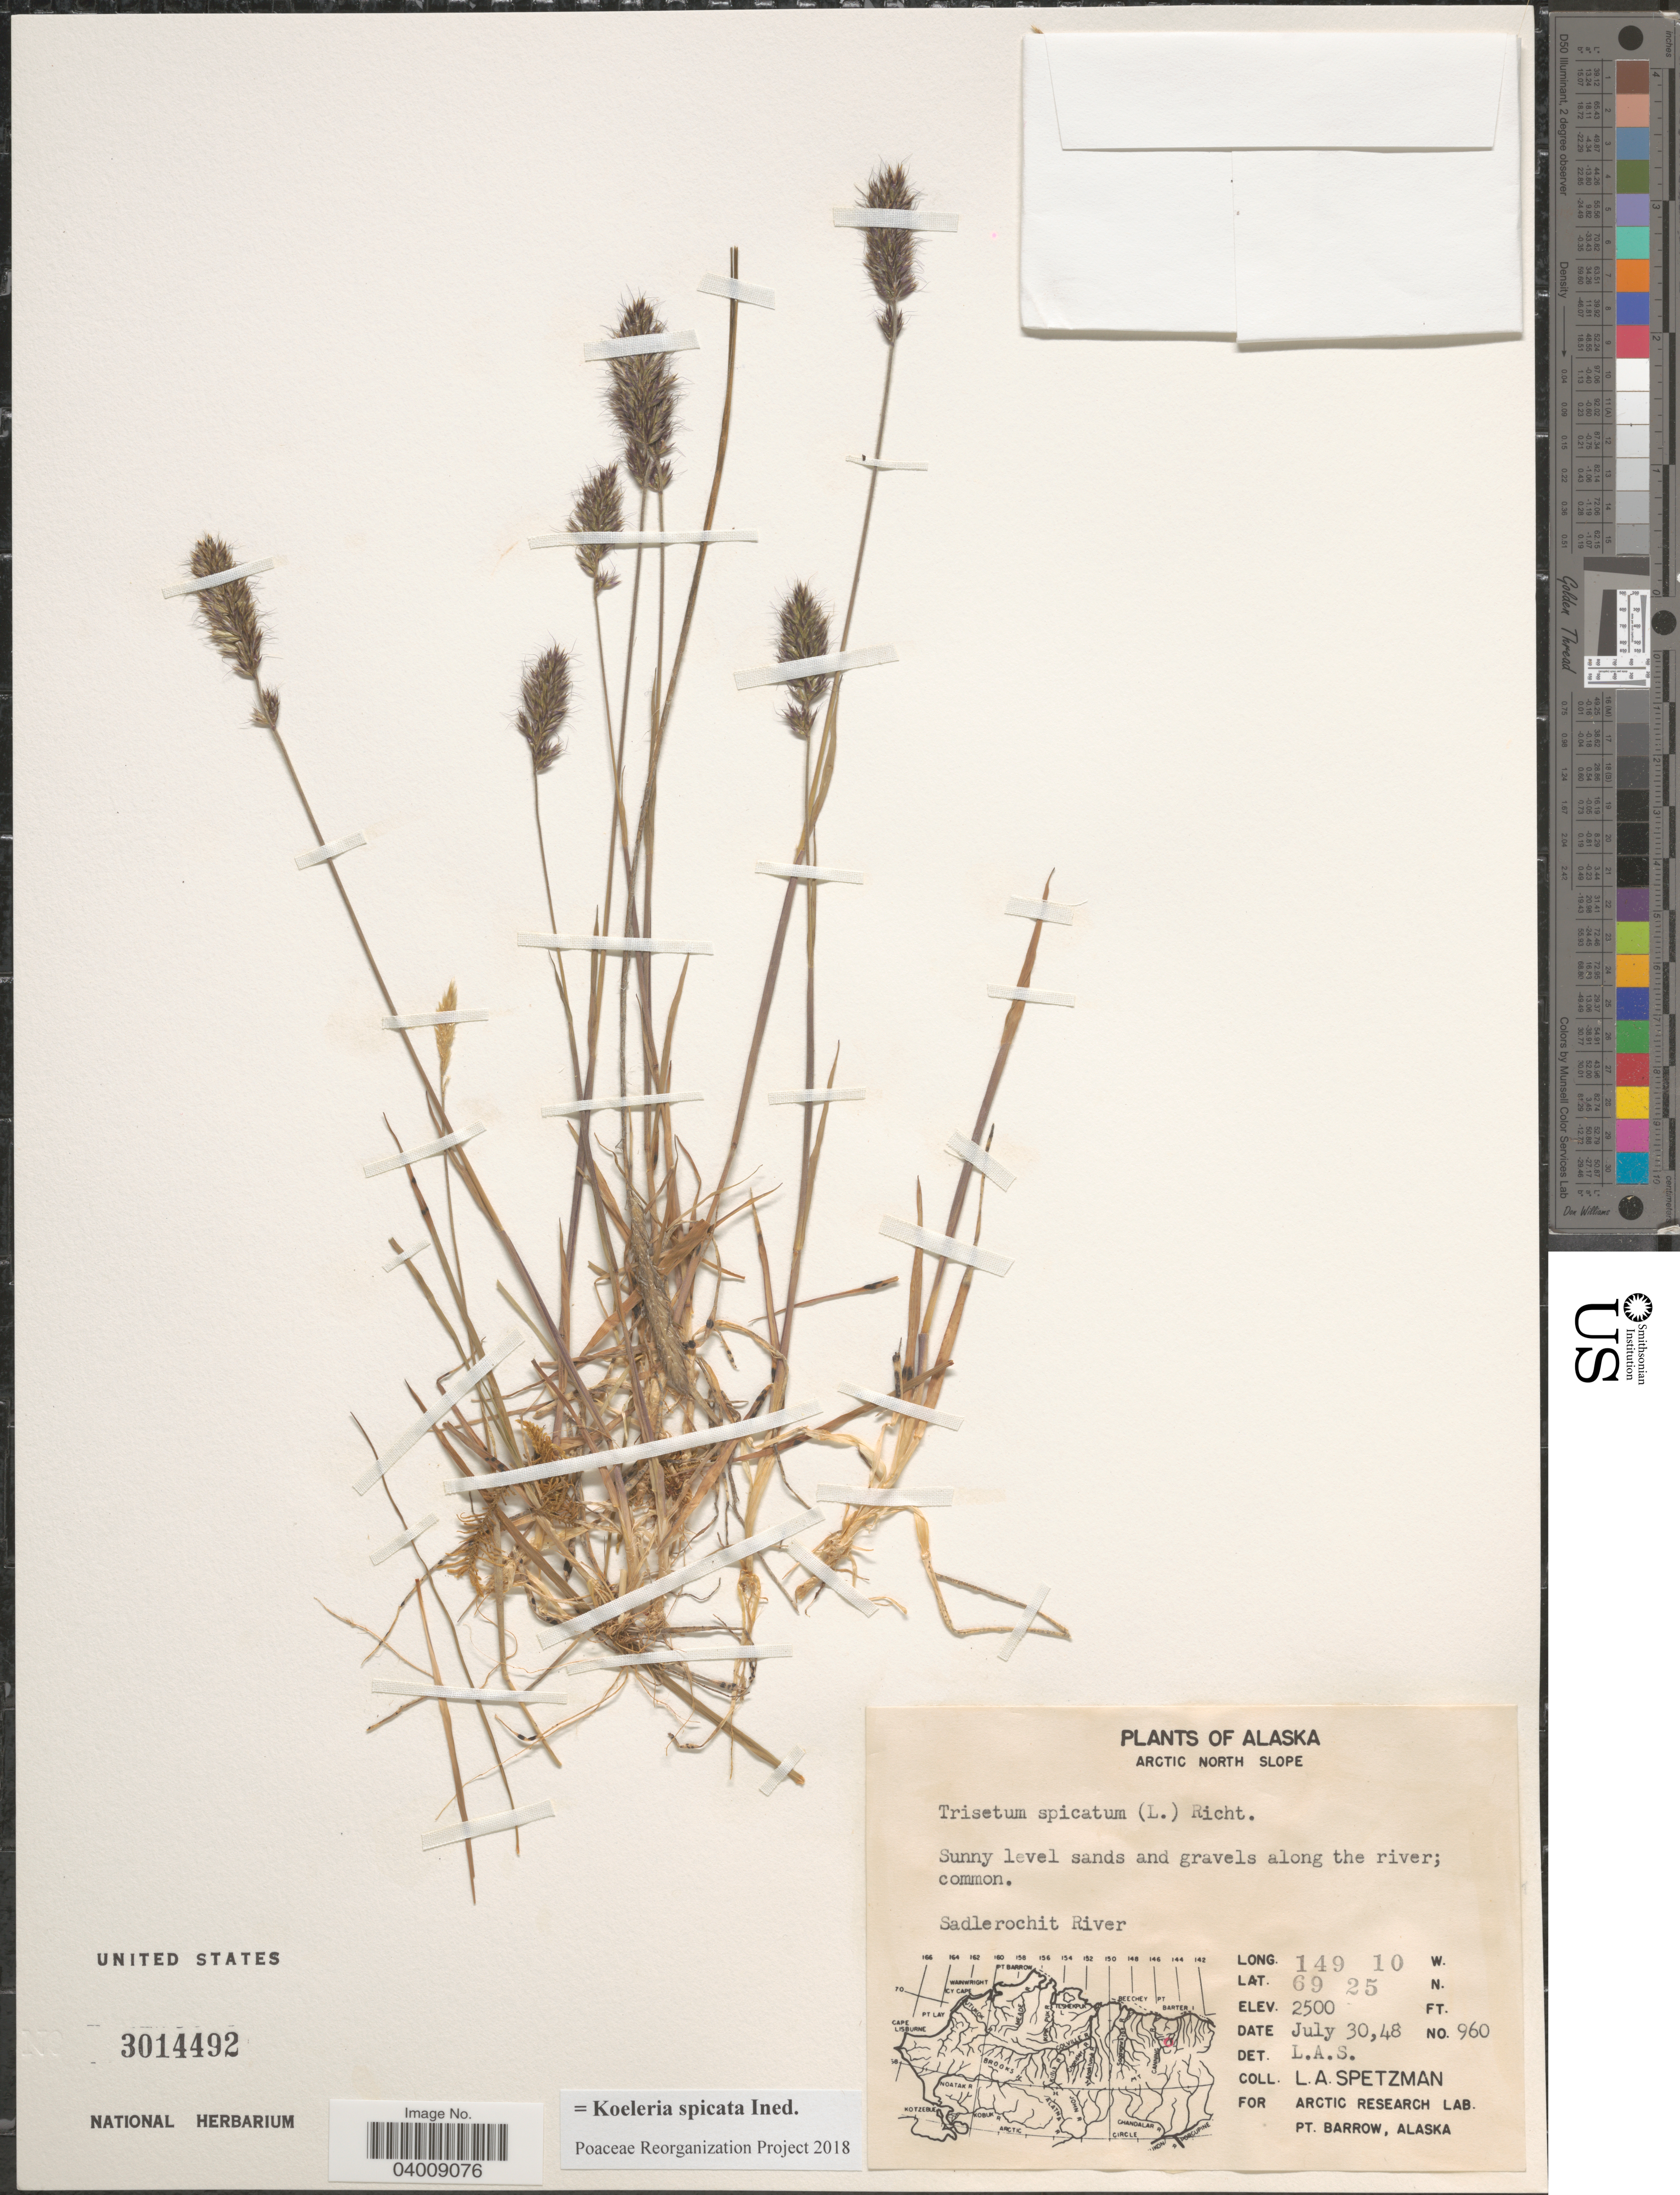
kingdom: Plantae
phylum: Tracheophyta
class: Liliopsida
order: Poales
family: Poaceae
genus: Koeleria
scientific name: Koeleria spicata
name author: (L.) Barberá et al.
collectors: L. Spetzman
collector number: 960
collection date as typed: Transcribed d/m/y: 30/7/48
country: United States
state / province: Alaska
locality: Arctic North Slope. Sadlerochit River.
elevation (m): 762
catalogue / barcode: US 3014492